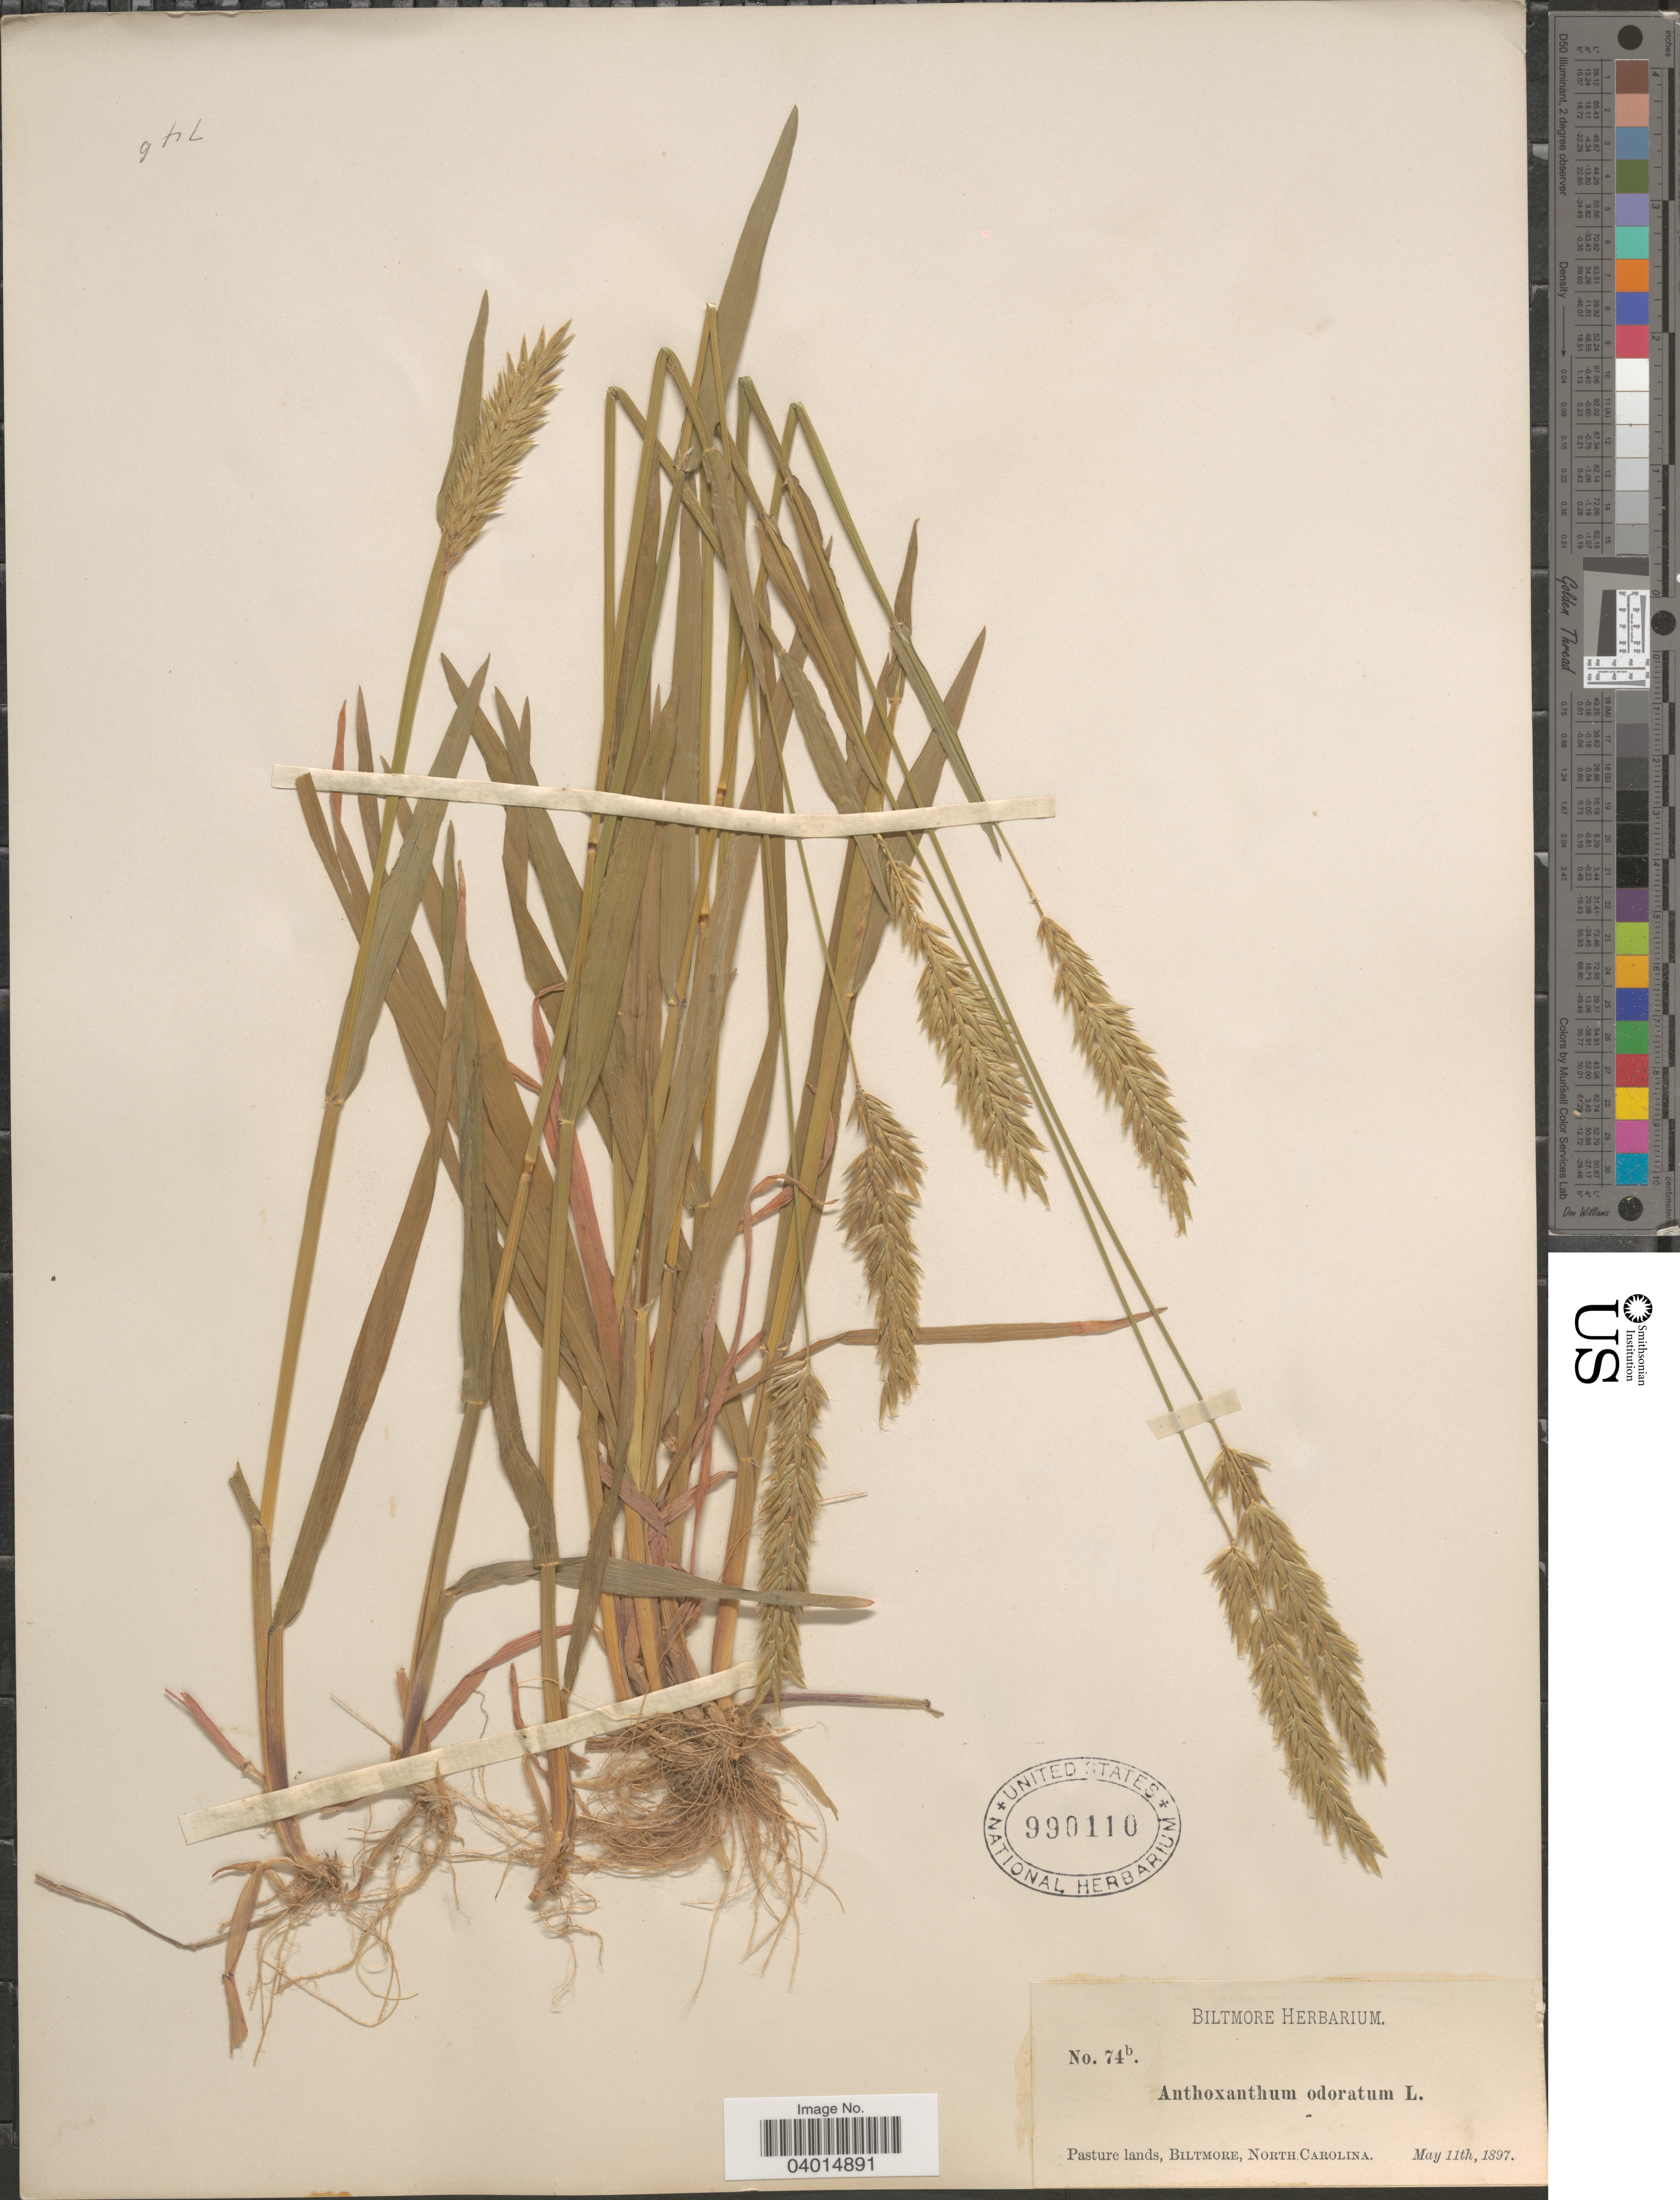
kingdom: Plantae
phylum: Tracheophyta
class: Liliopsida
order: Poales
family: Poaceae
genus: Anthoxanthum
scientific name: Anthoxanthum odoratum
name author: L.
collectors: ex herb. Biltmore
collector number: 74b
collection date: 1897-05-11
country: United States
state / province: North Carolina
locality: Pasture lands, Biltmore.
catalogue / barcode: US 990110